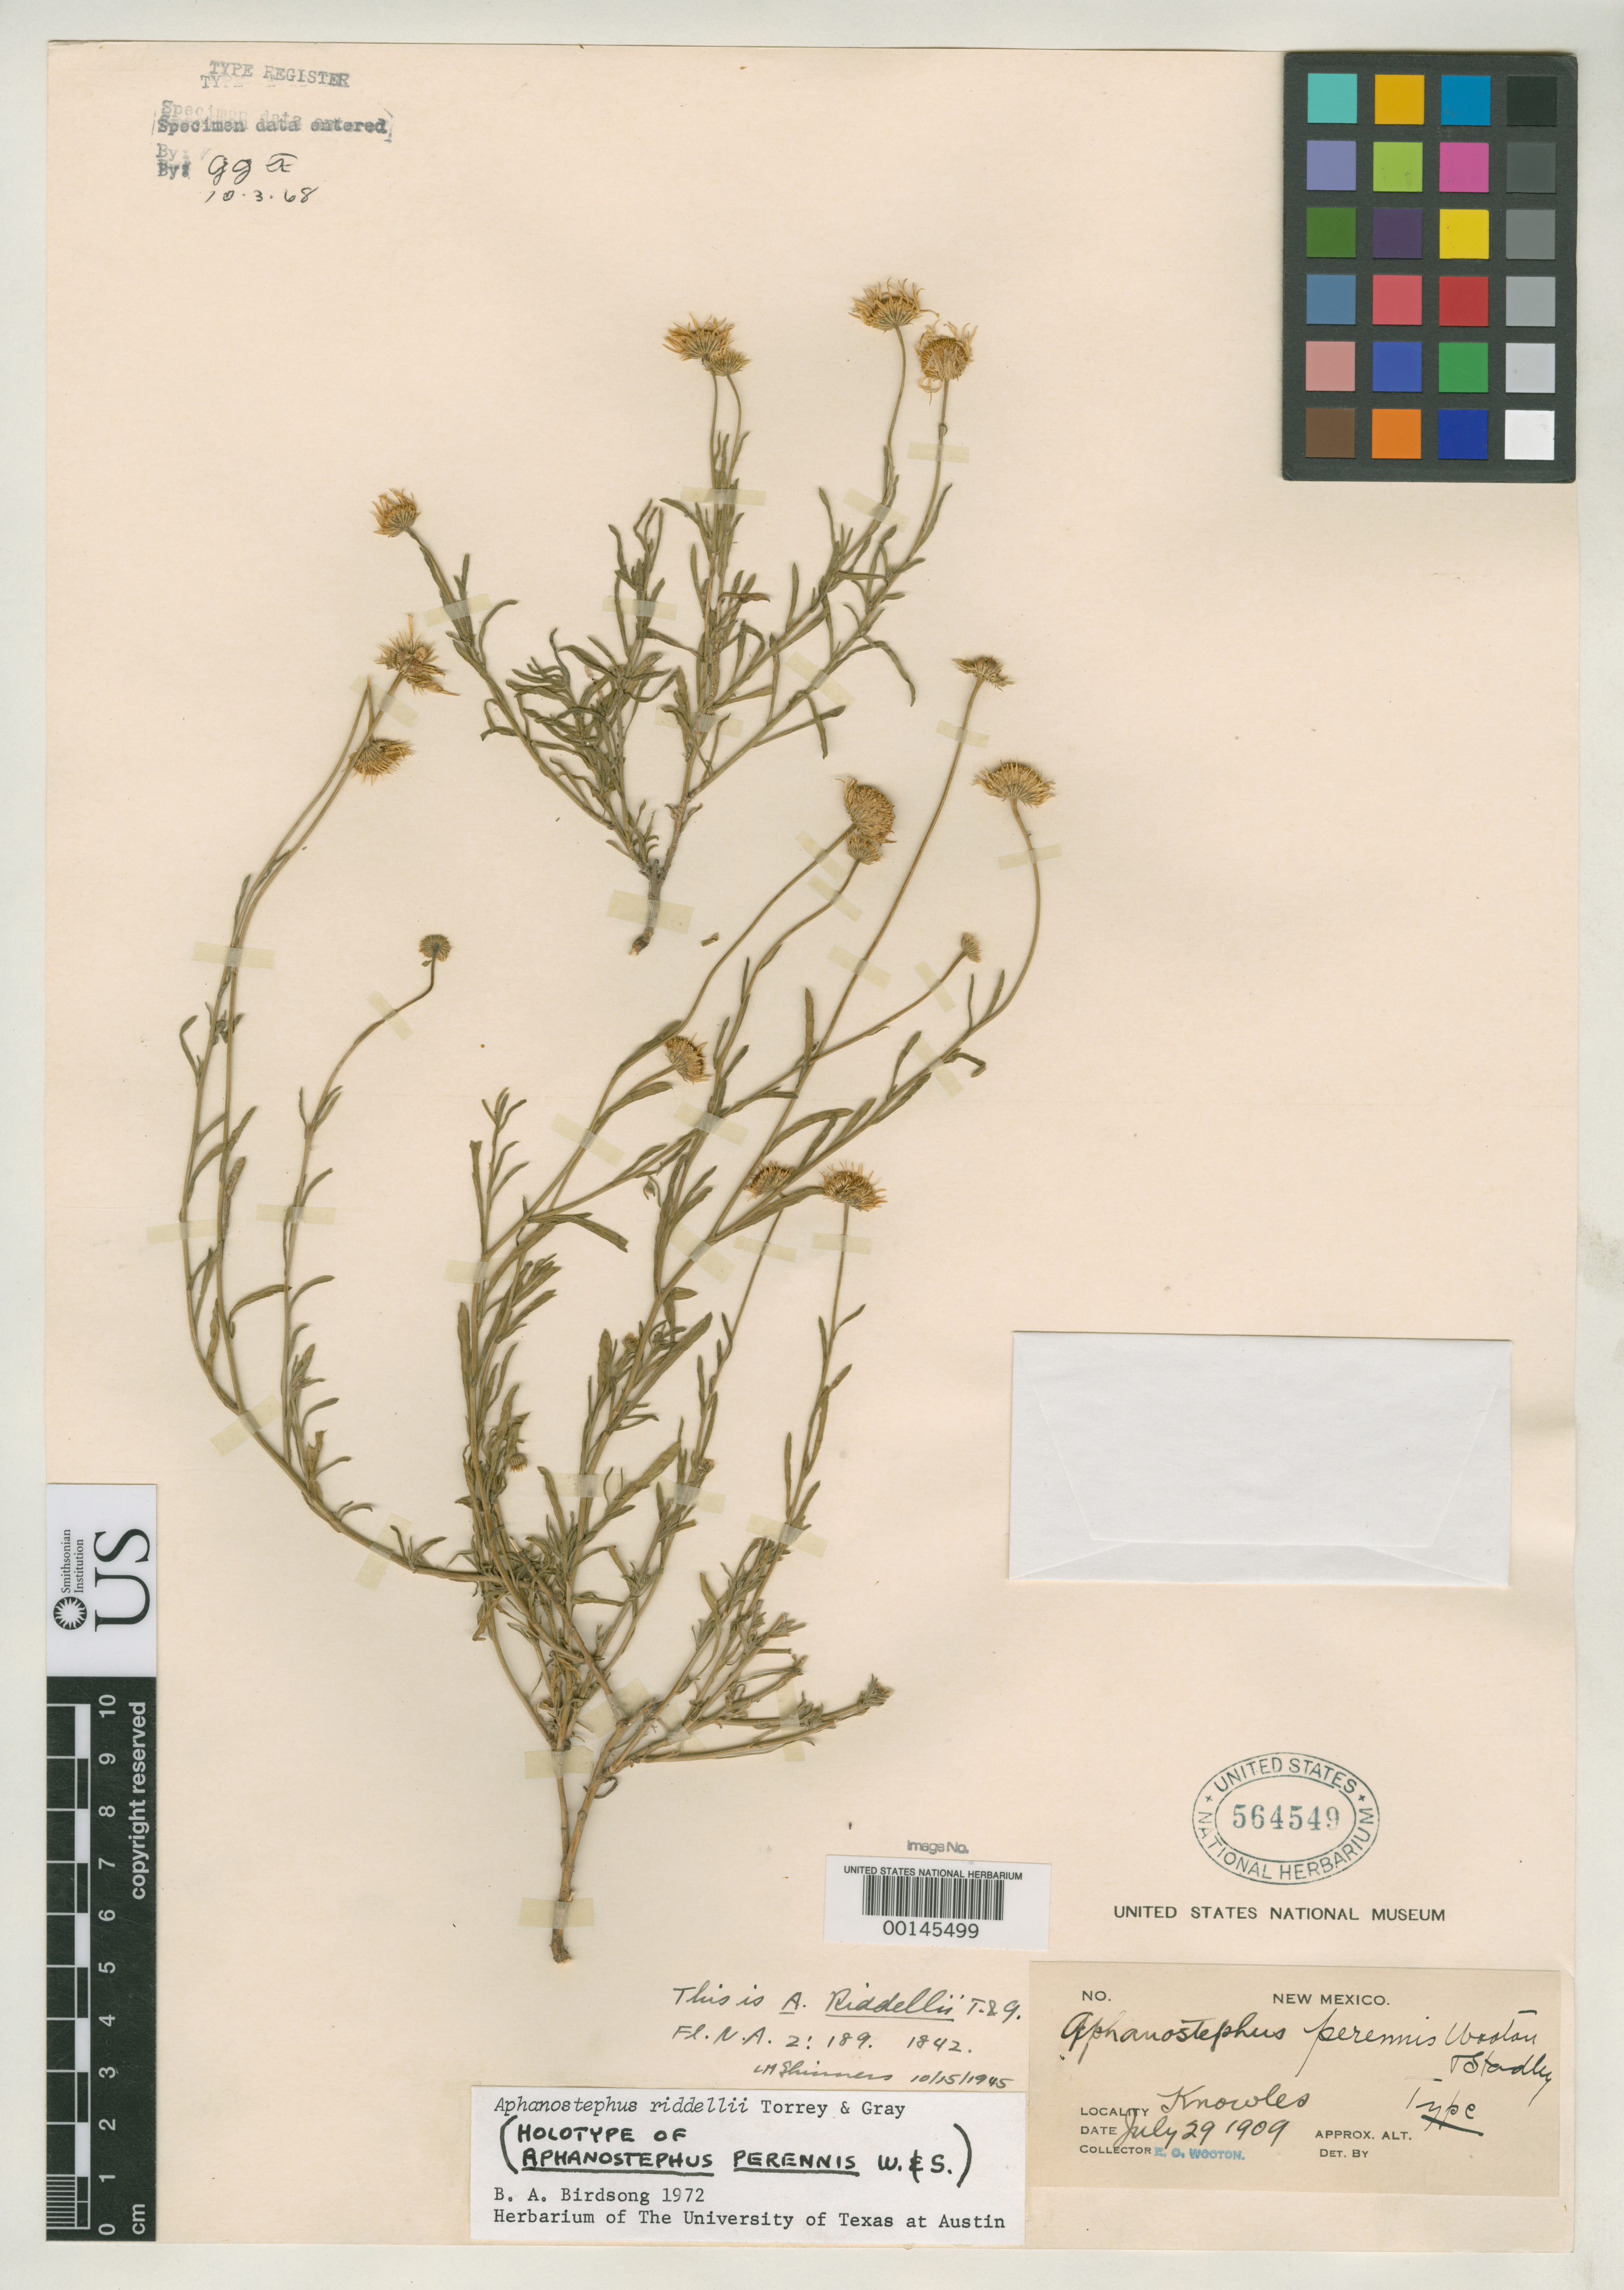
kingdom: Plantae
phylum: Tracheophyta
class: Magnoliopsida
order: Asterales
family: Asteraceae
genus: Aphanostephus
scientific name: Aphanostephus perennis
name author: Wooton & Standl.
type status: Holotype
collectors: E. O. Wooton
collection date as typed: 29 Jul 1909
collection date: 1909-07-29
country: United States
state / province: New Mexico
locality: Knowles.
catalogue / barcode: US 564549